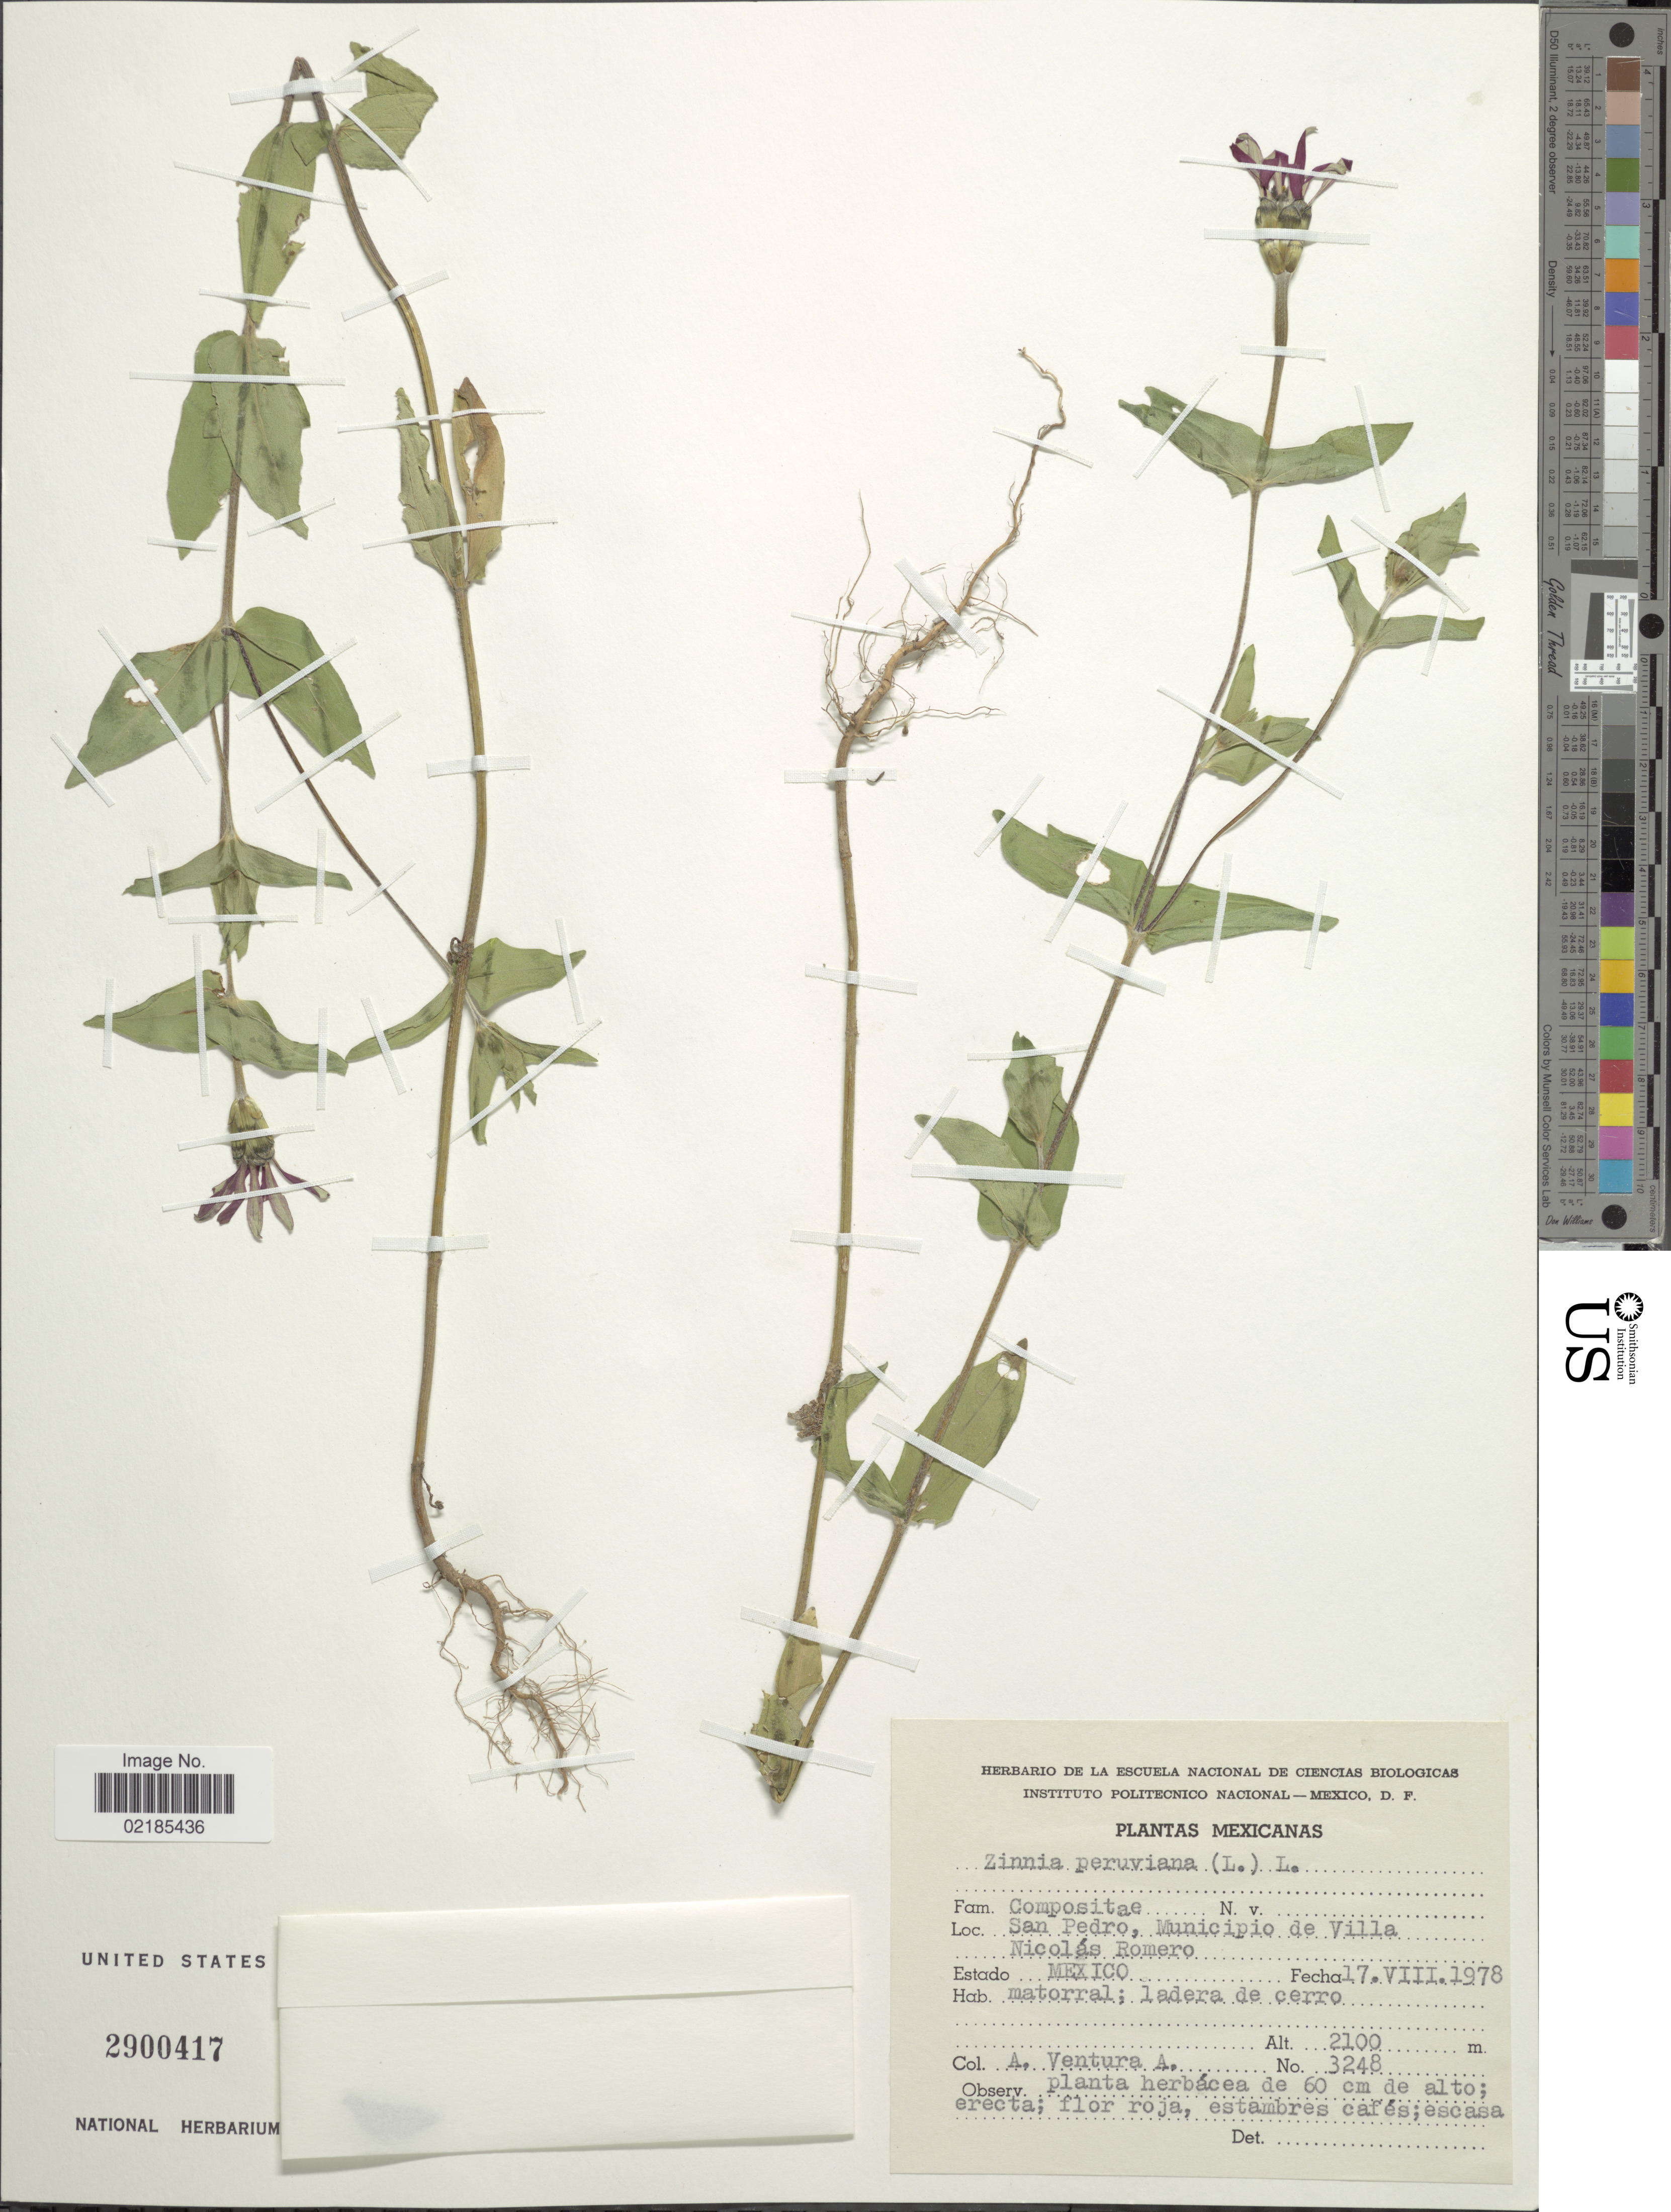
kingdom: Plantae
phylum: Tracheophyta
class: Magnoliopsida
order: Asterales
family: Asteraceae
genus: Zinnia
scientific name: Zinnia peruviana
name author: (L.) L.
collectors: A. Ventura A.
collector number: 3248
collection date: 1978-08-17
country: Mexico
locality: San pedro Municipio de Villa Nicolas Romero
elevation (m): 2100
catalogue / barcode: US 2900417